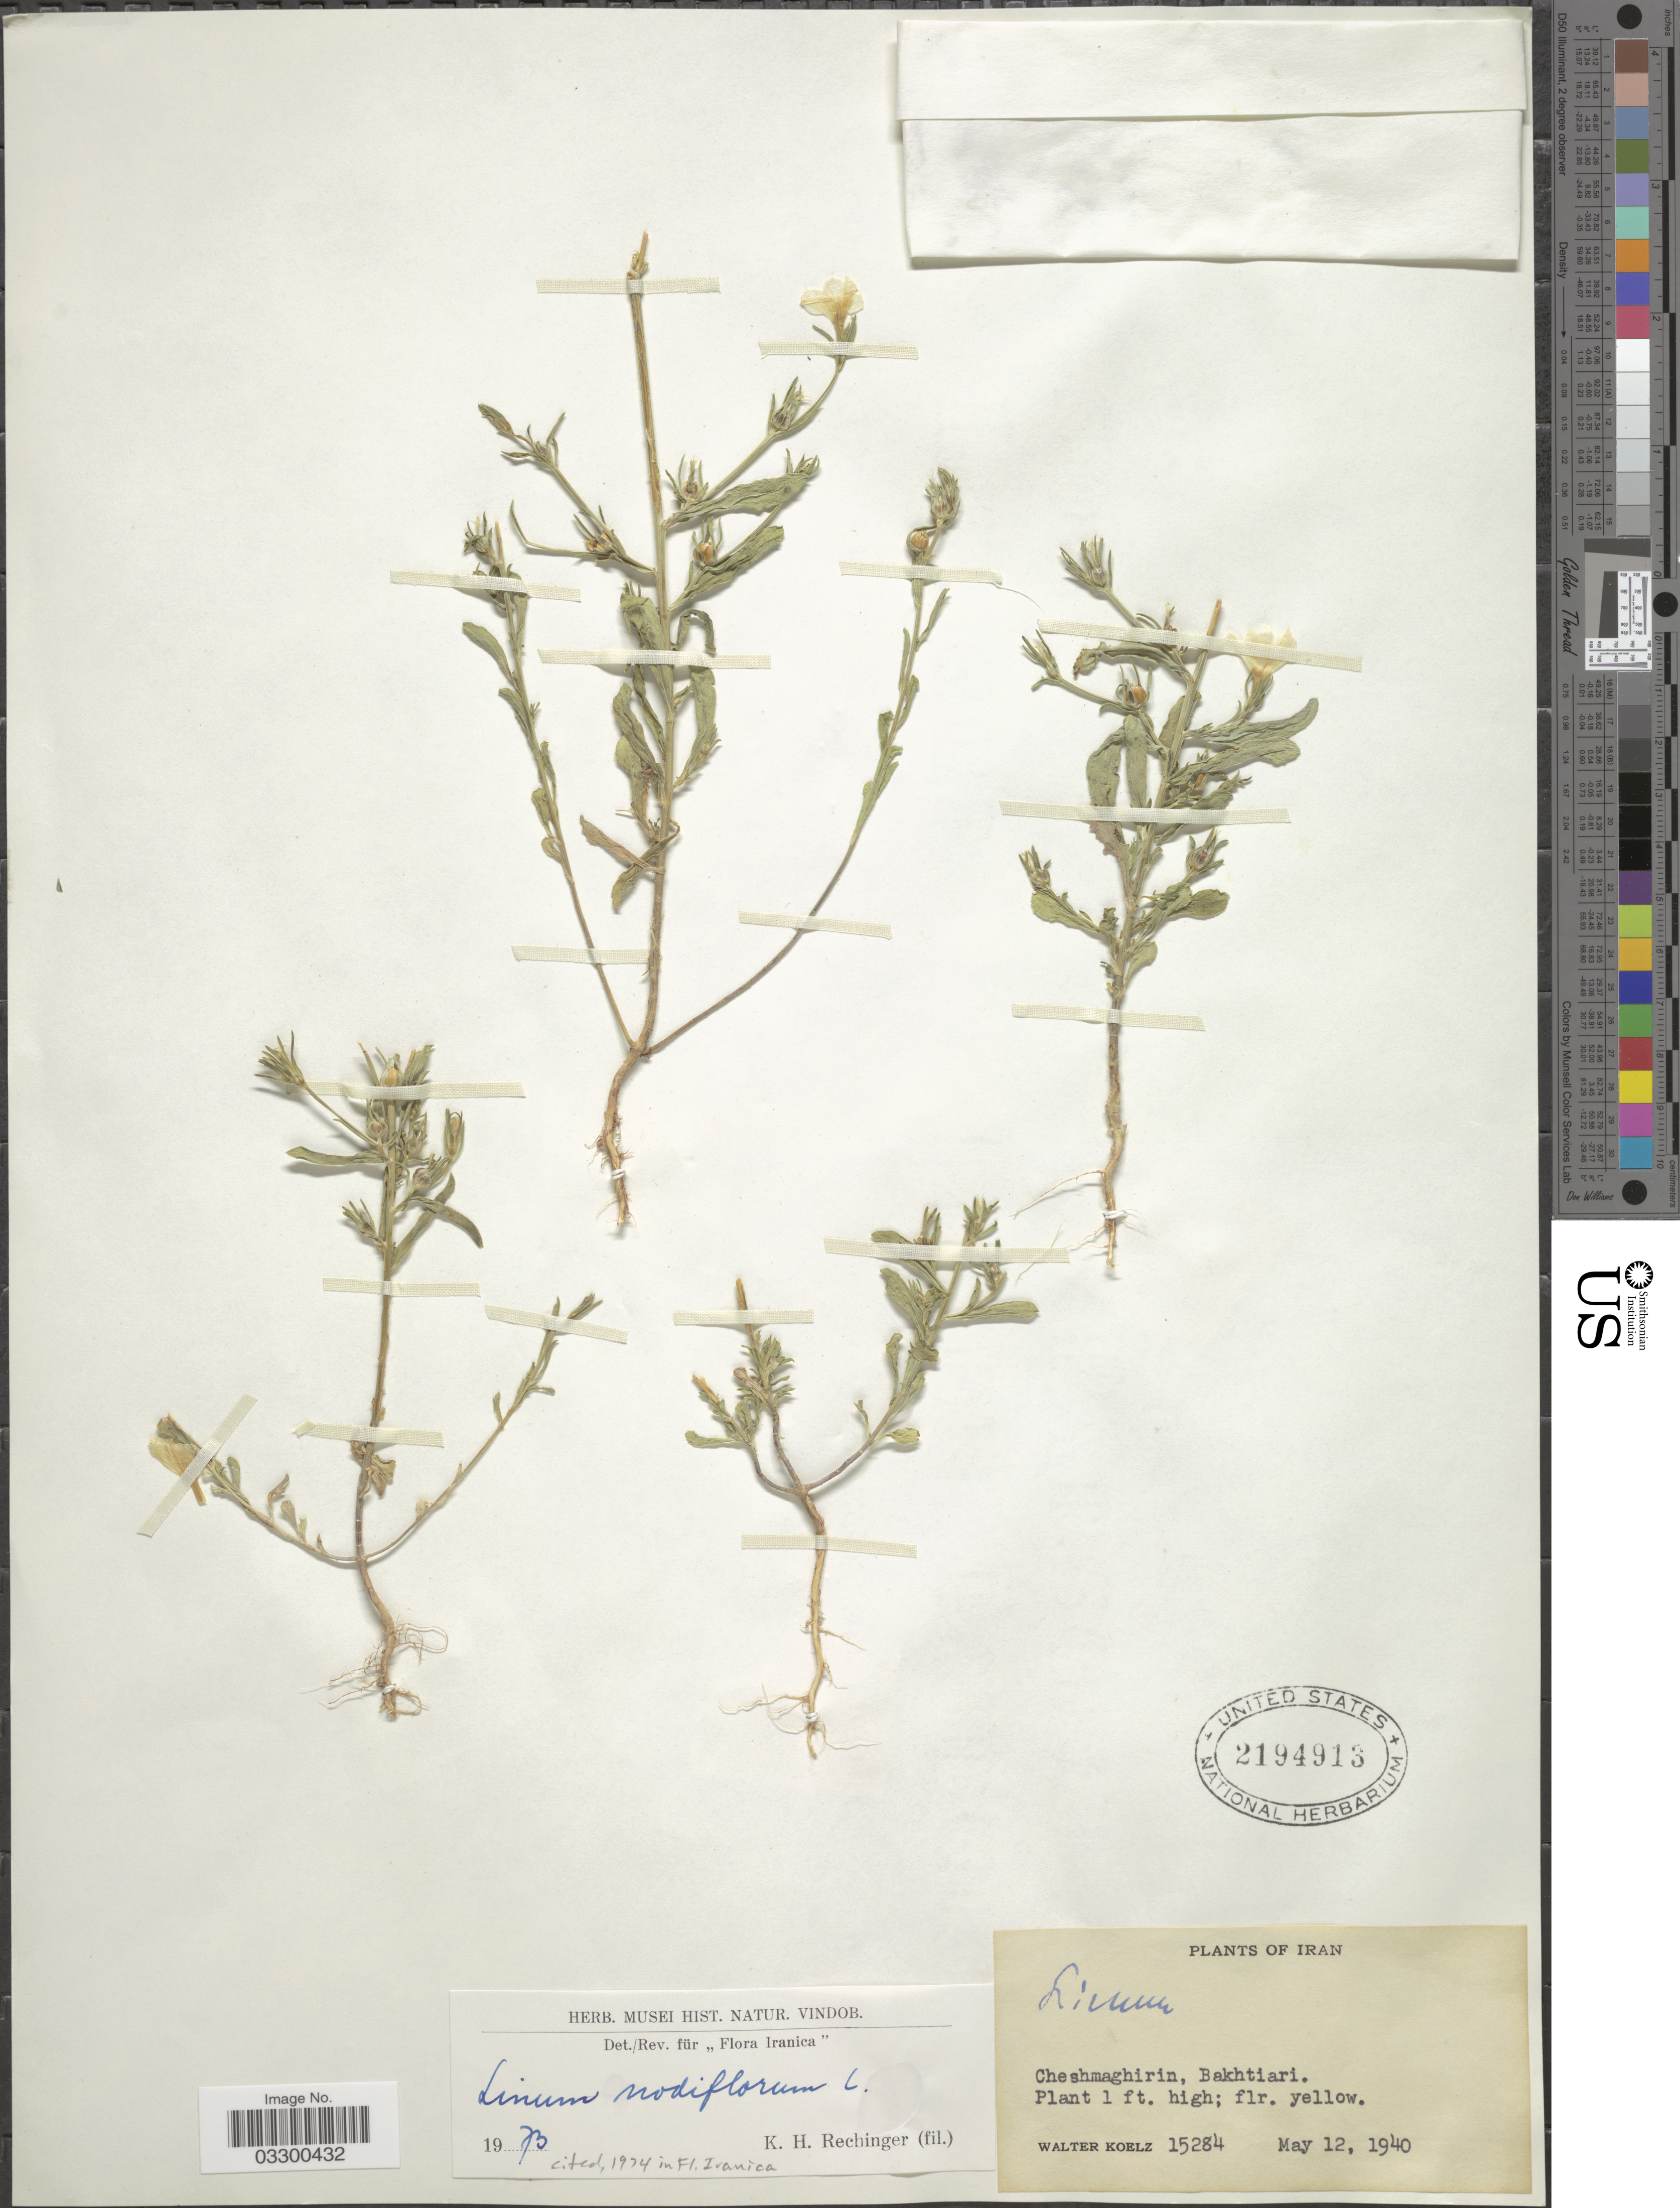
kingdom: Plantae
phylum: Tracheophyta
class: Magnoliopsida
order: Malpighiales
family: Linaceae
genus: Linum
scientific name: Linum nodiflorum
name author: L.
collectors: W. N. Koelz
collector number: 15284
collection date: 1940-05-12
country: Iran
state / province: Chahar Mahaal and Bakhtiari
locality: Cheshmaghirin, Bakhtiari.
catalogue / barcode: US 2194913